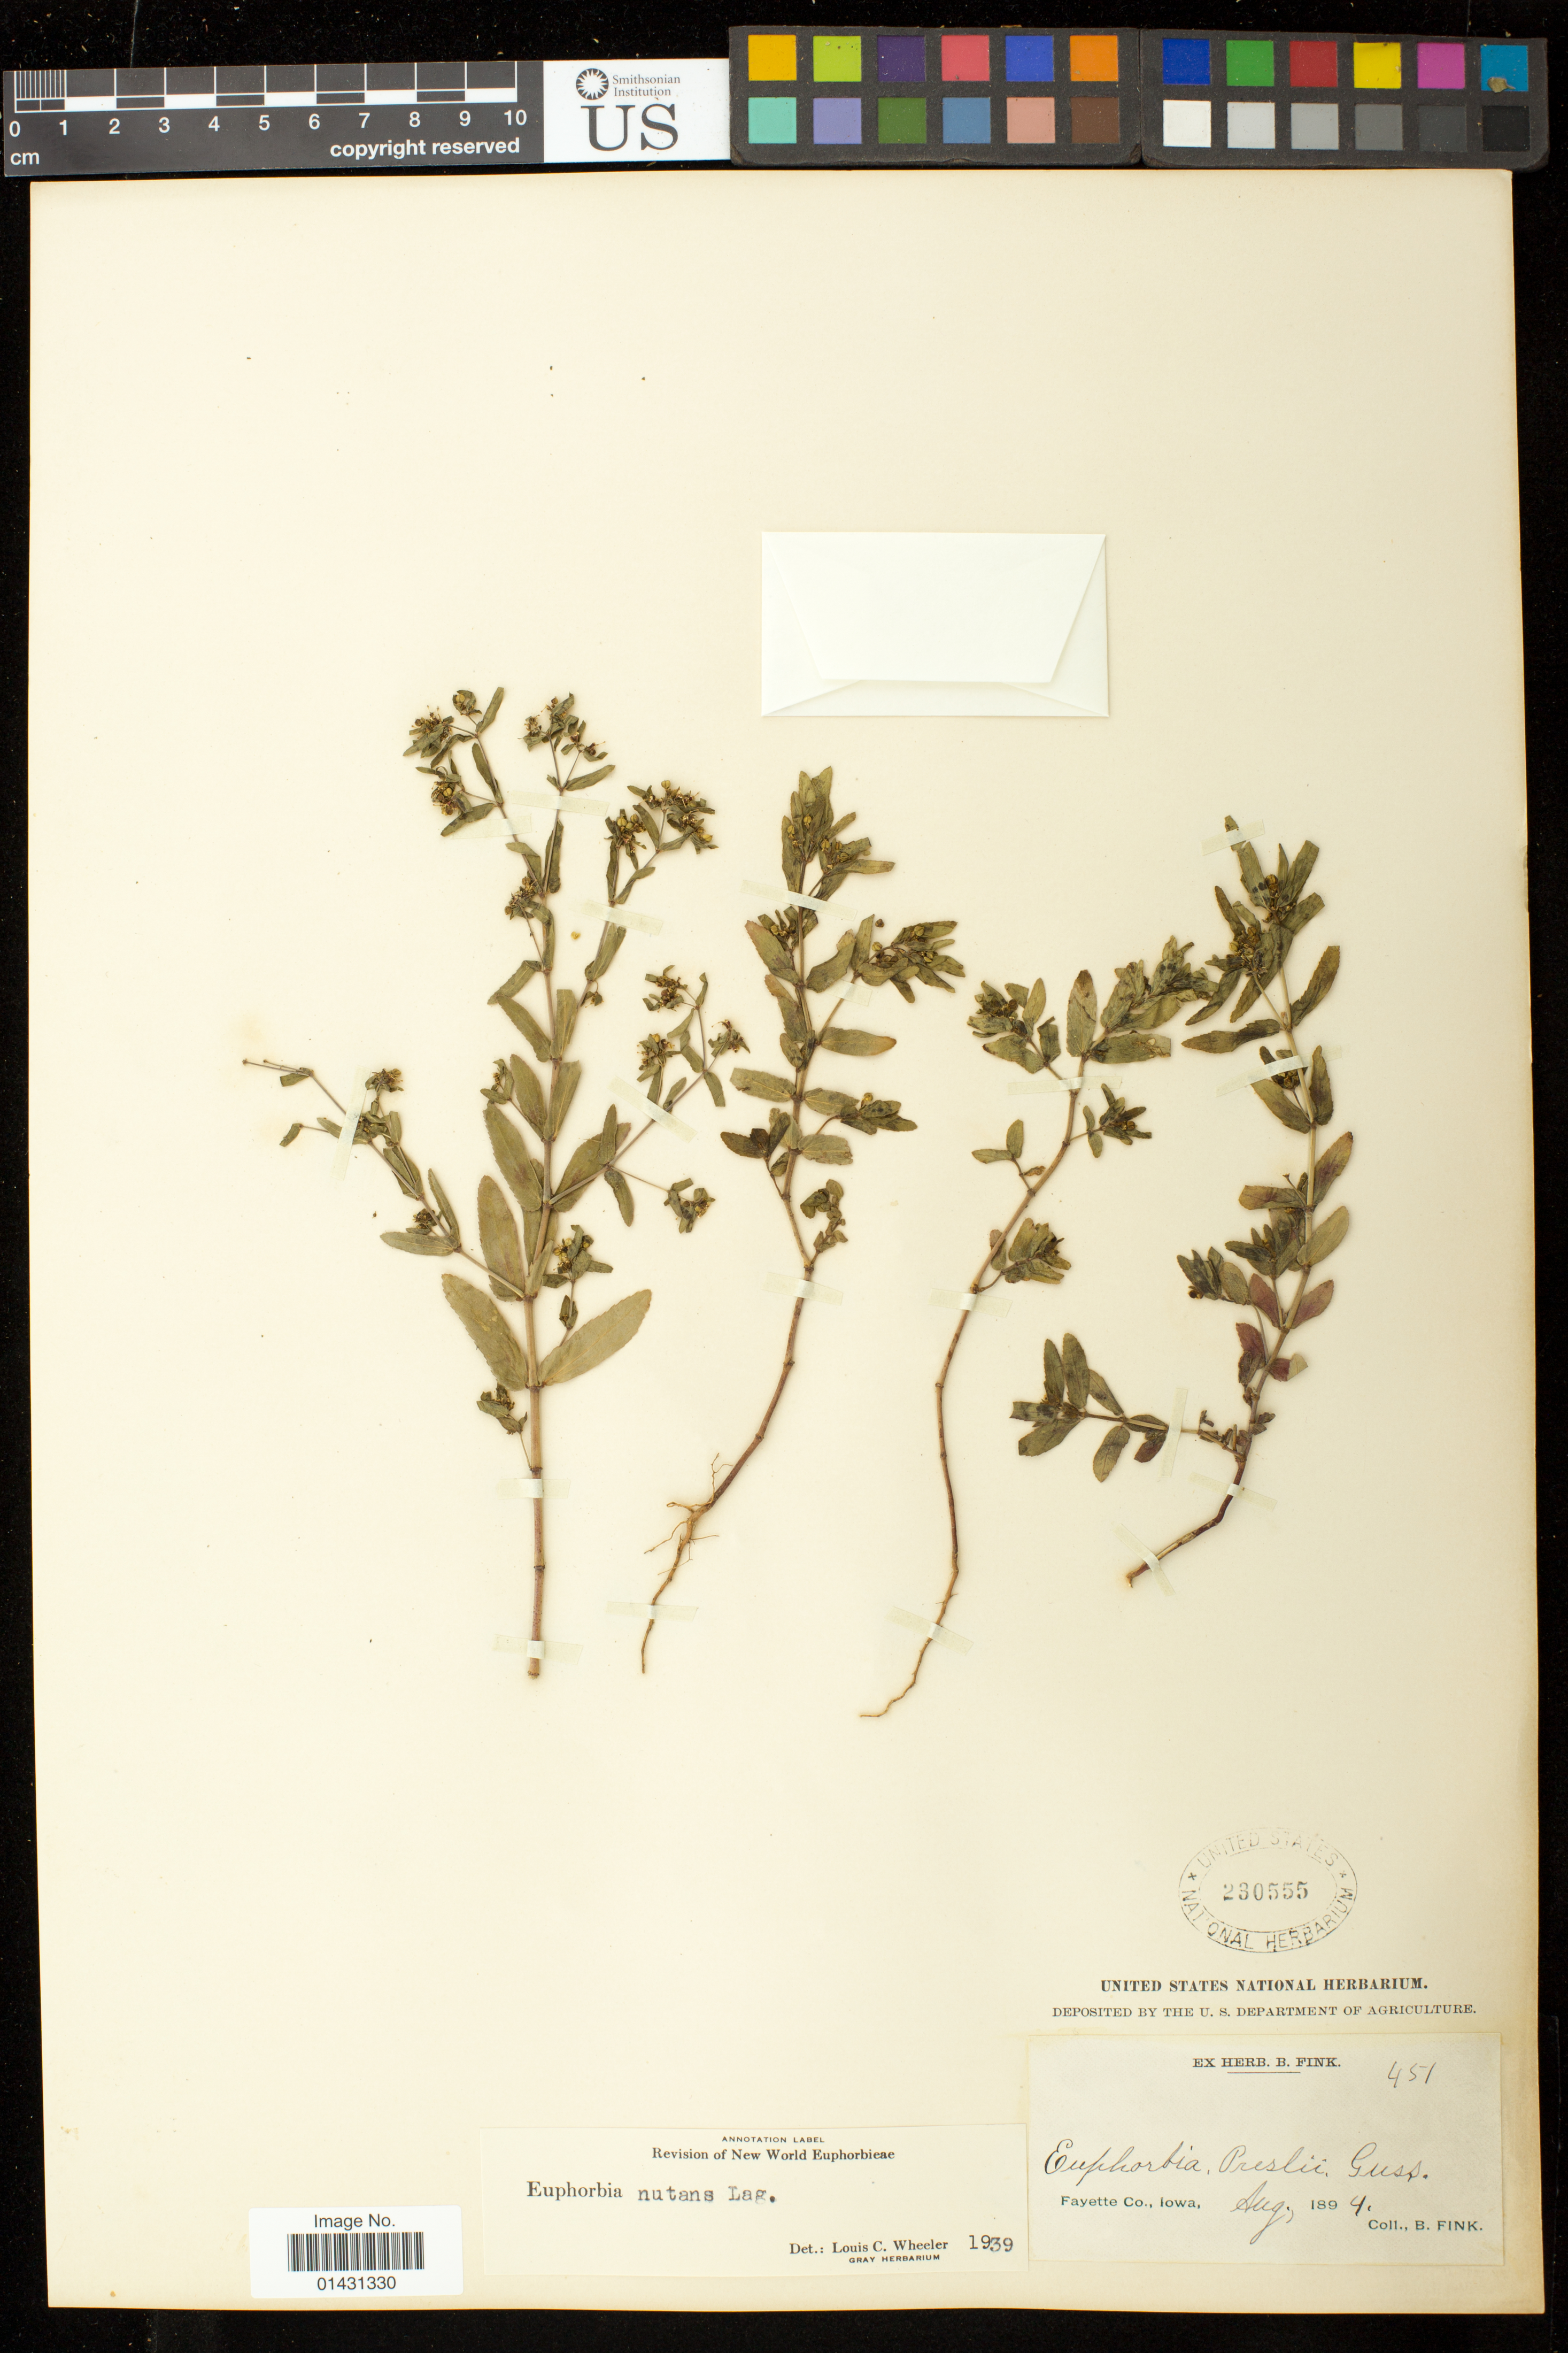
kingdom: Plantae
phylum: Tracheophyta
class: Magnoliopsida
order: Malpighiales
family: Euphorbiaceae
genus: Euphorbia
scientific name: Euphorbia maculata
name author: L.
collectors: B. Fink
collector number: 451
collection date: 1894-08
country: United States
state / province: Iowa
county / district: Fayette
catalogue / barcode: US 230555